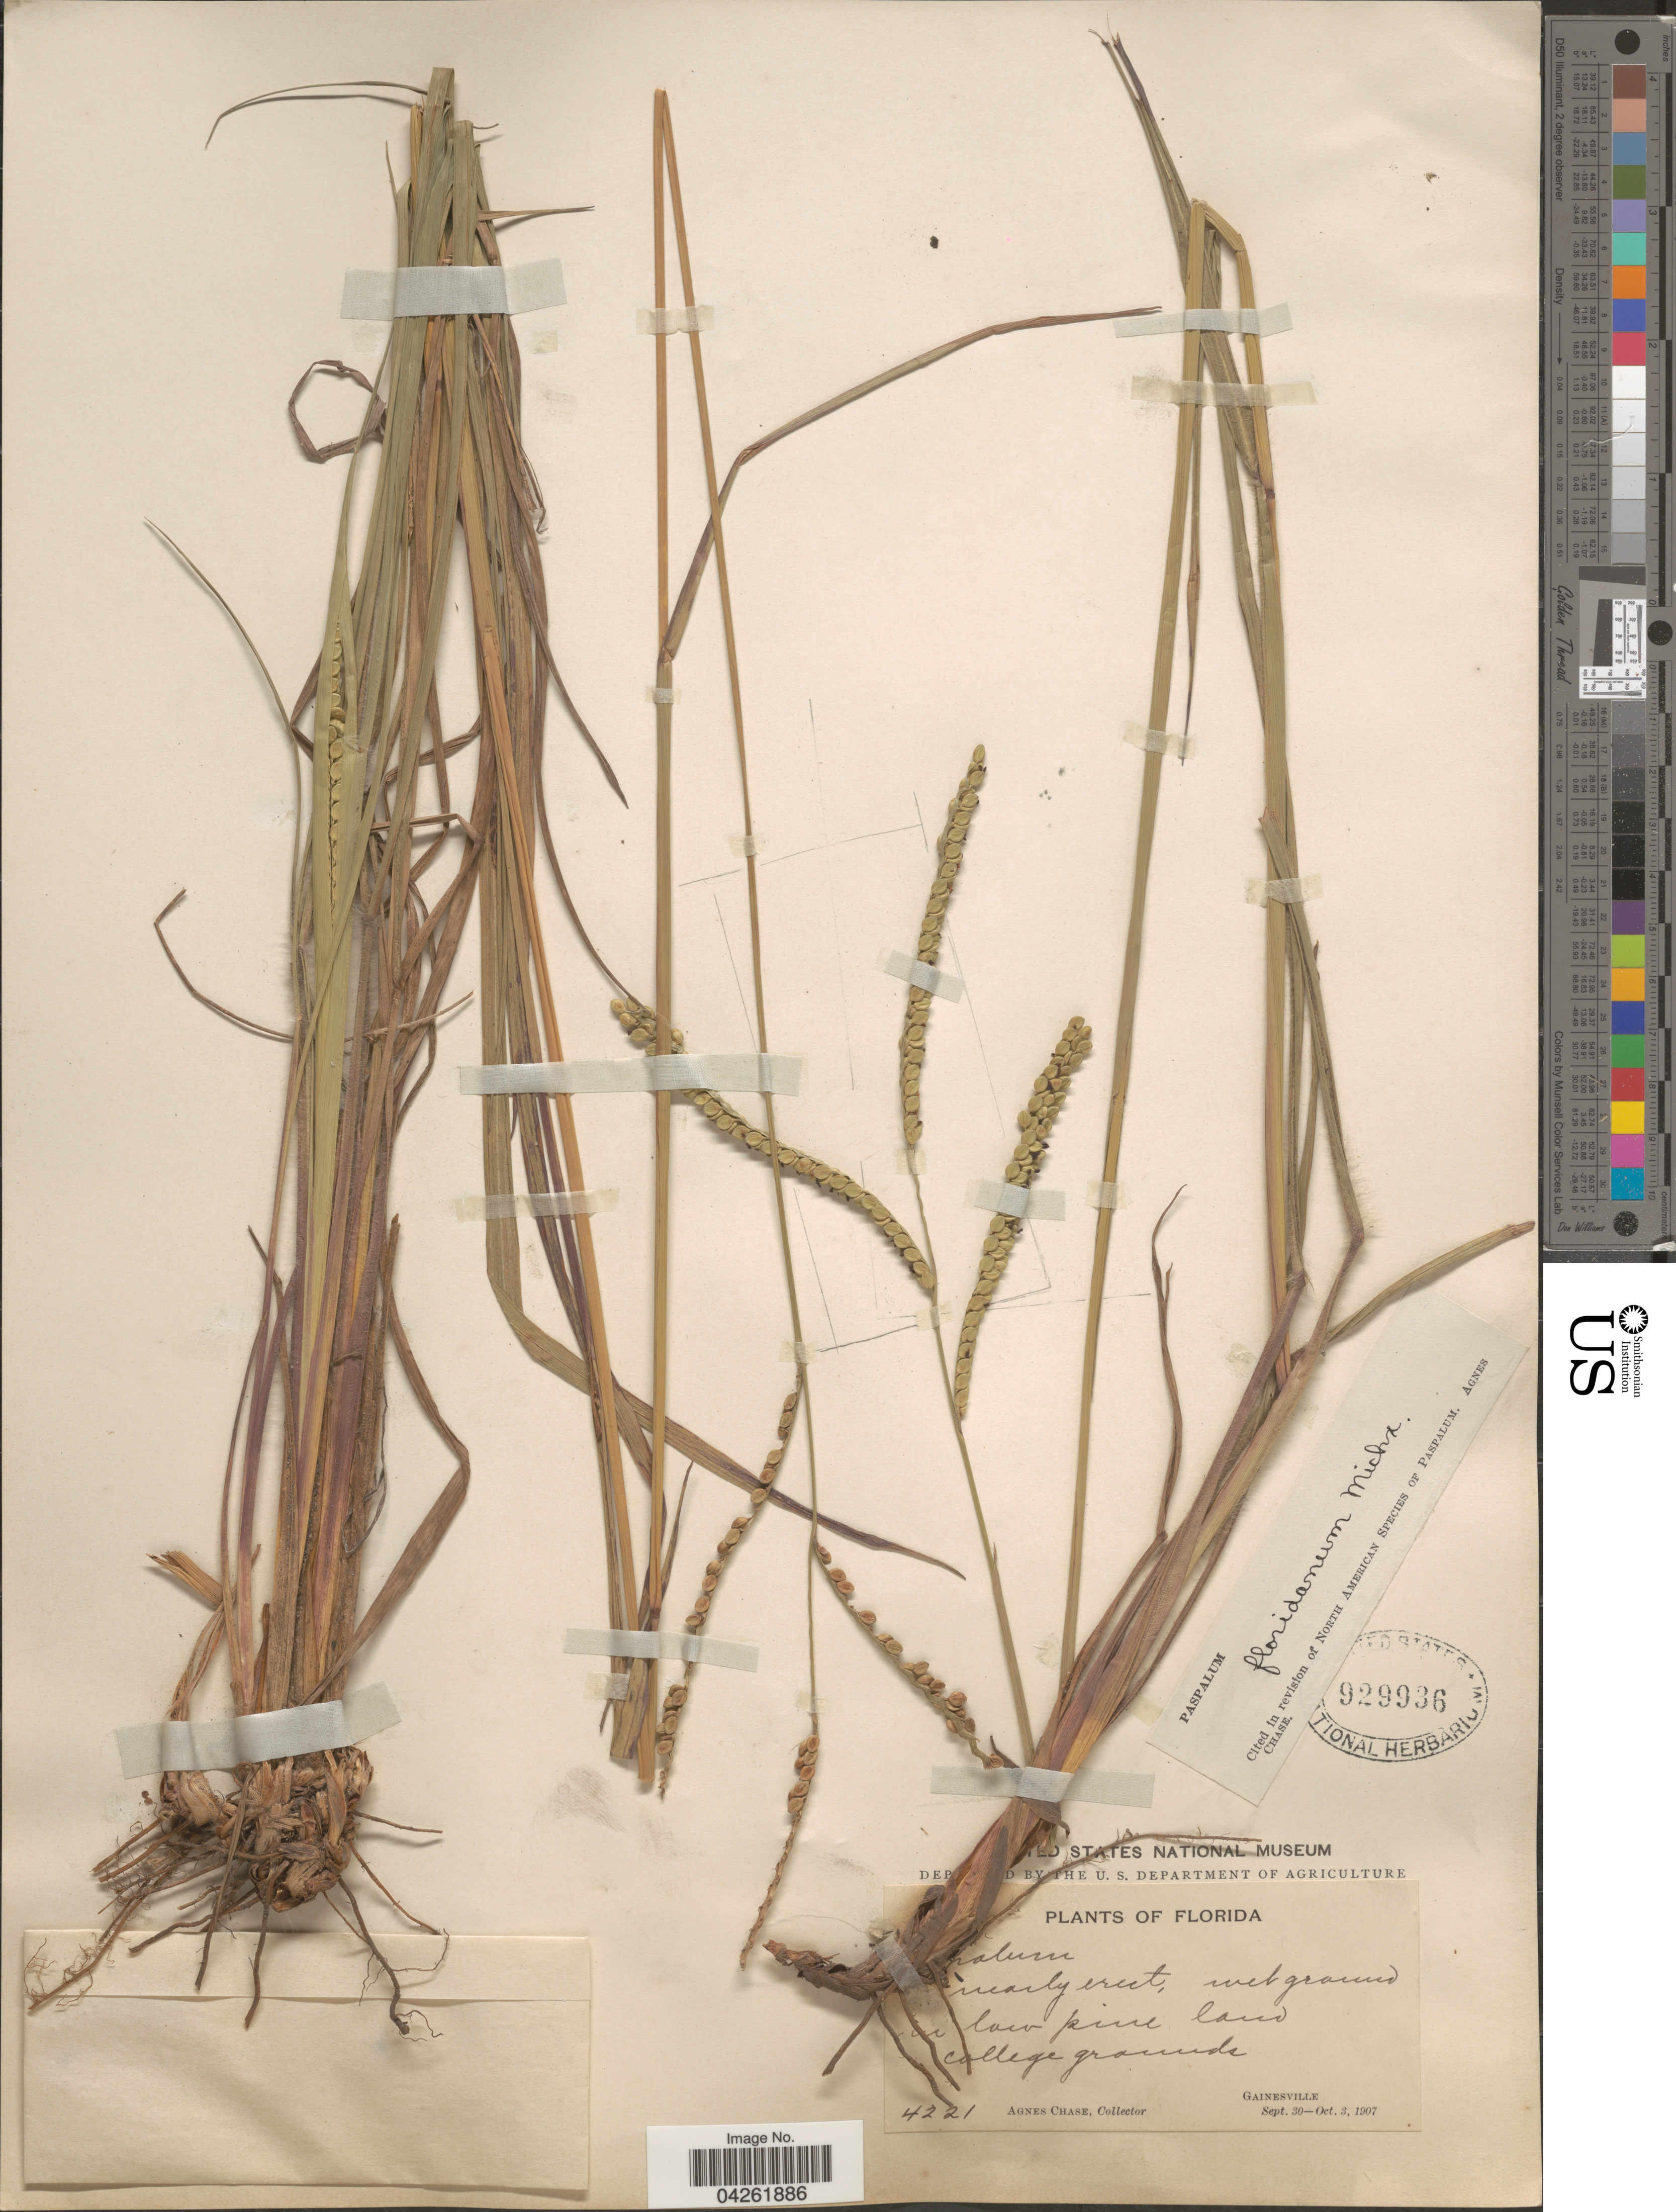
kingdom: Plantae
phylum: Tracheophyta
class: Liliopsida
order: Poales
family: Poaceae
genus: Paspalum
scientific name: Paspalum floridanum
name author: Michx.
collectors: A. Chase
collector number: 4221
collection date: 1907-09-30/1907-10-03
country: United States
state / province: Florida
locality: Gainesville.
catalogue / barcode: US 929936